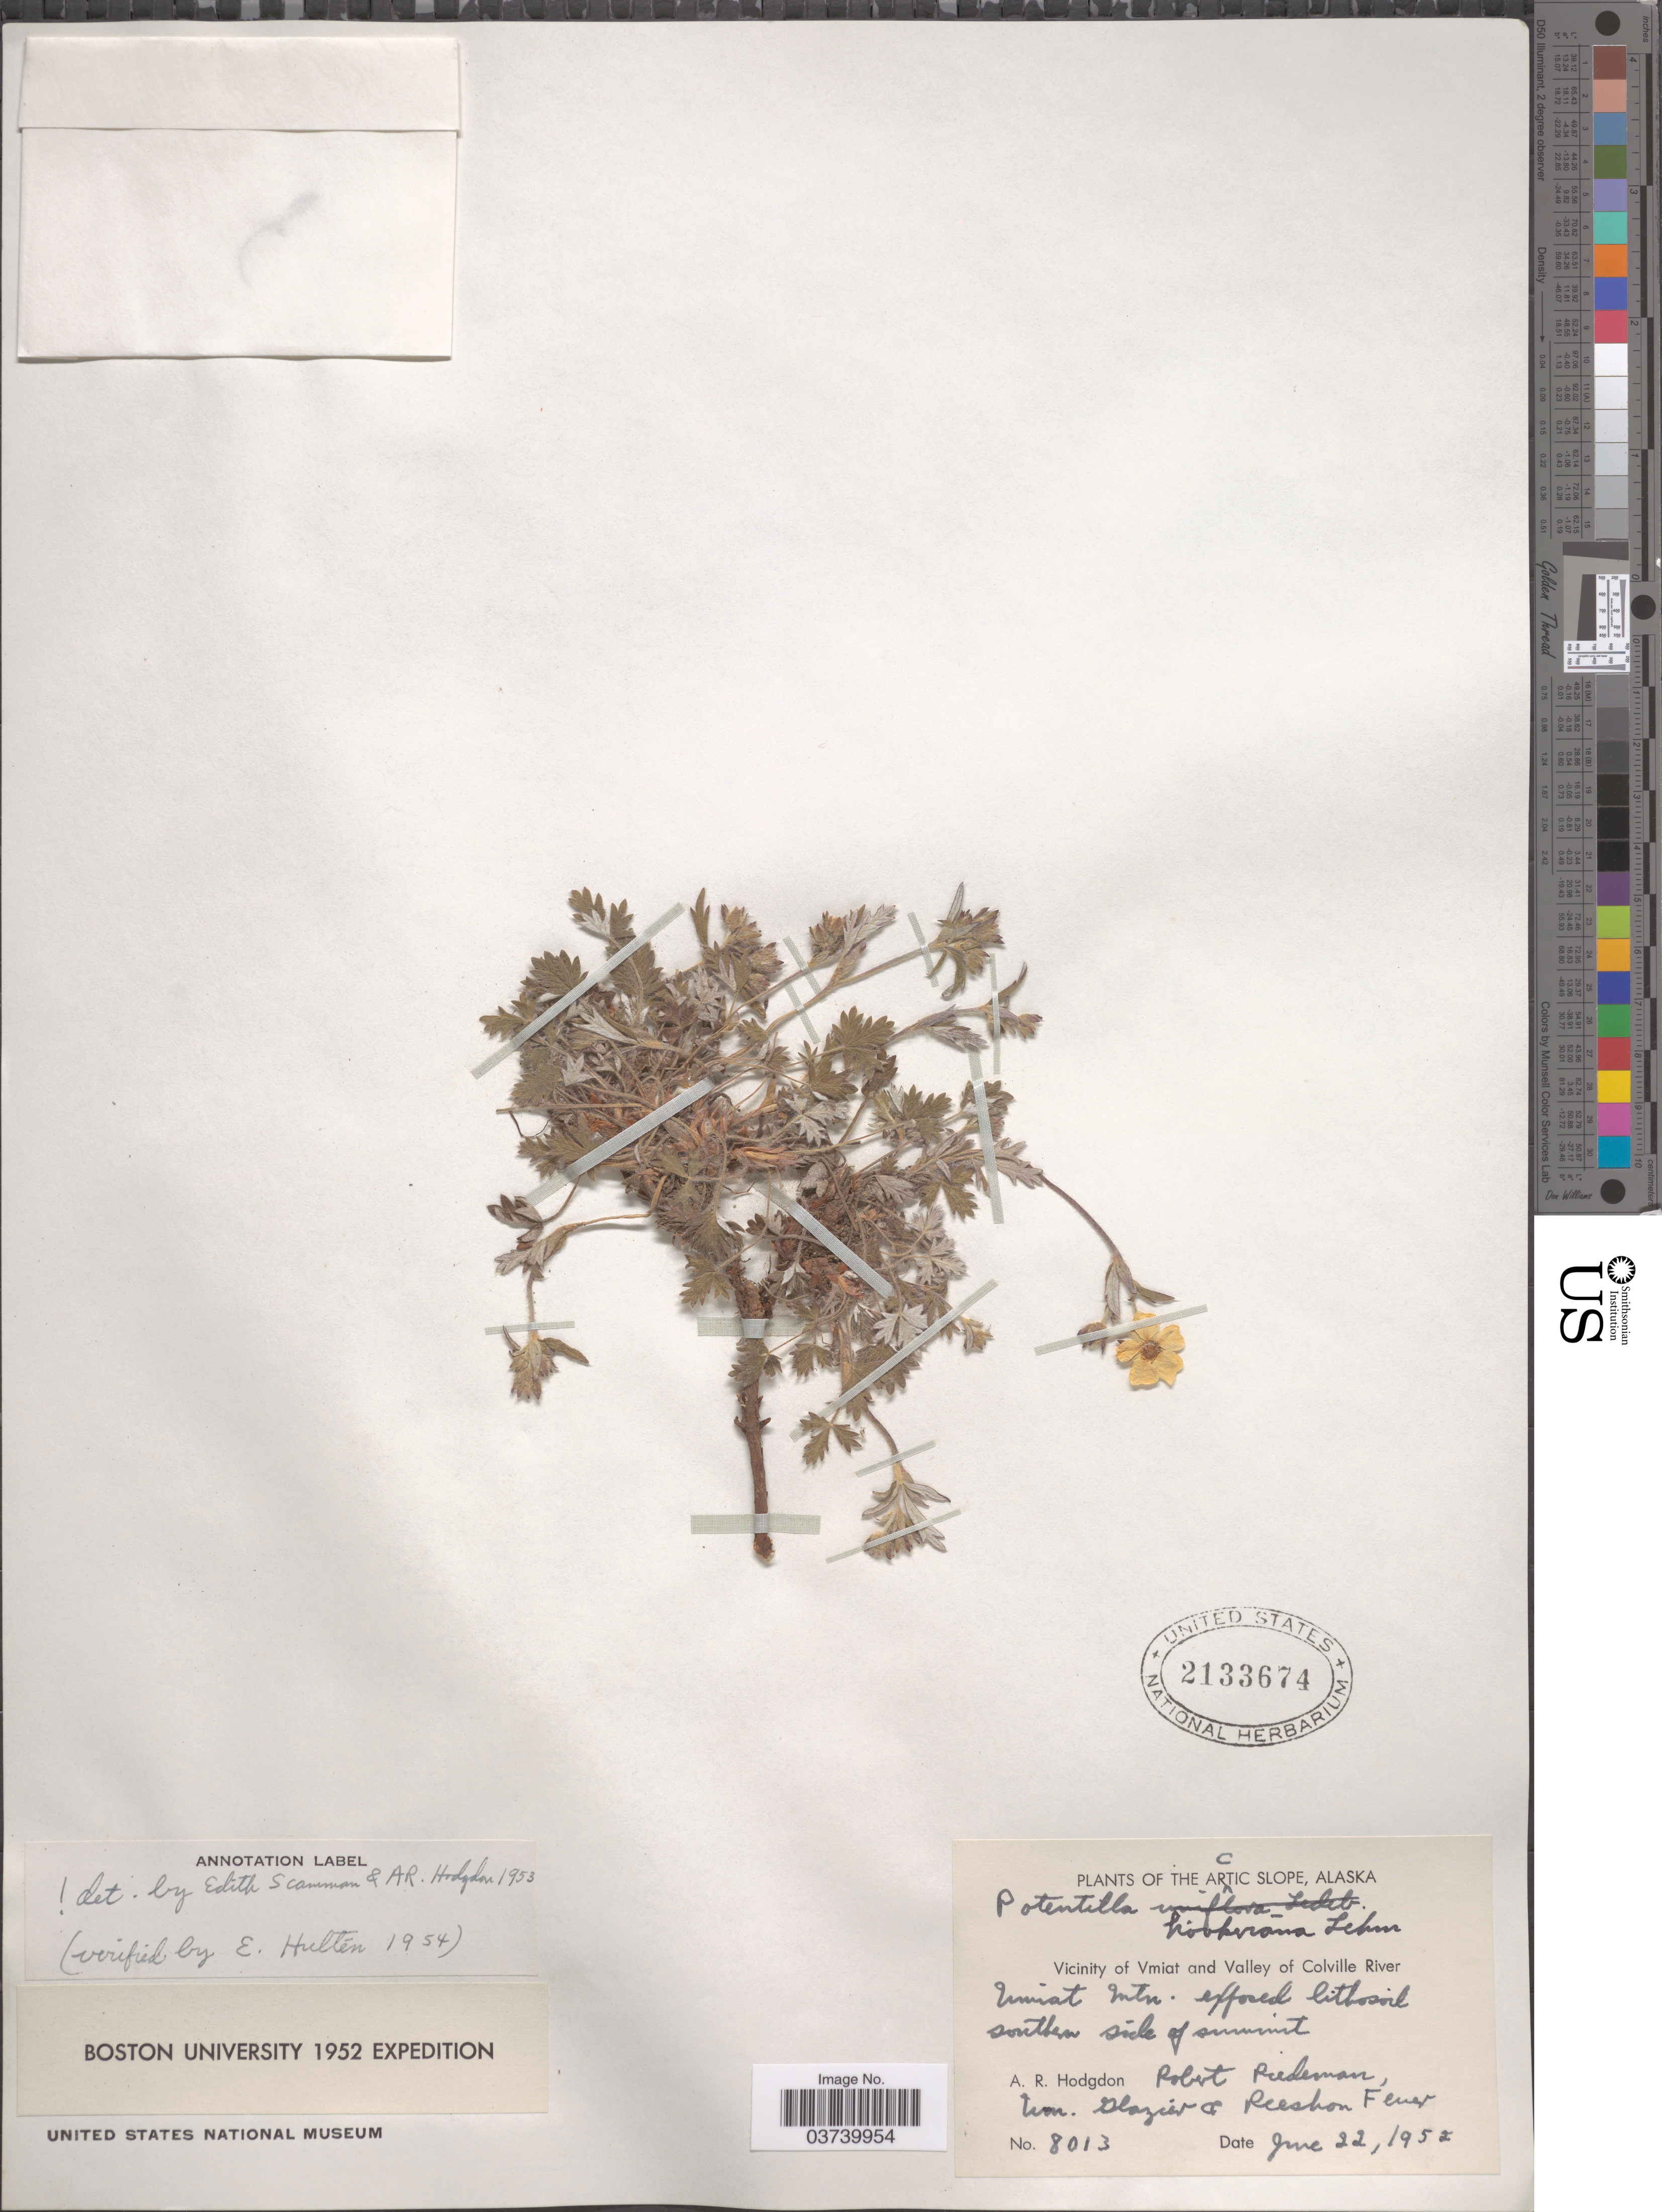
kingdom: Plantae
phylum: Tracheophyta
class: Magnoliopsida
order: Rosales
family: Rosaceae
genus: Potentilla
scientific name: Potentilla hookeriana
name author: F. Lehm.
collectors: A. R. Hodgdon, R. Riedeman, W. Glazier & R. Feuer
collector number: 8013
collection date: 1952-06-22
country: United States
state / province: Alaska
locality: The Arctic Slope. Vicinity of Vmiat and Valley of Colville River. Umiat Mtn.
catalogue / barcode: US 2133674